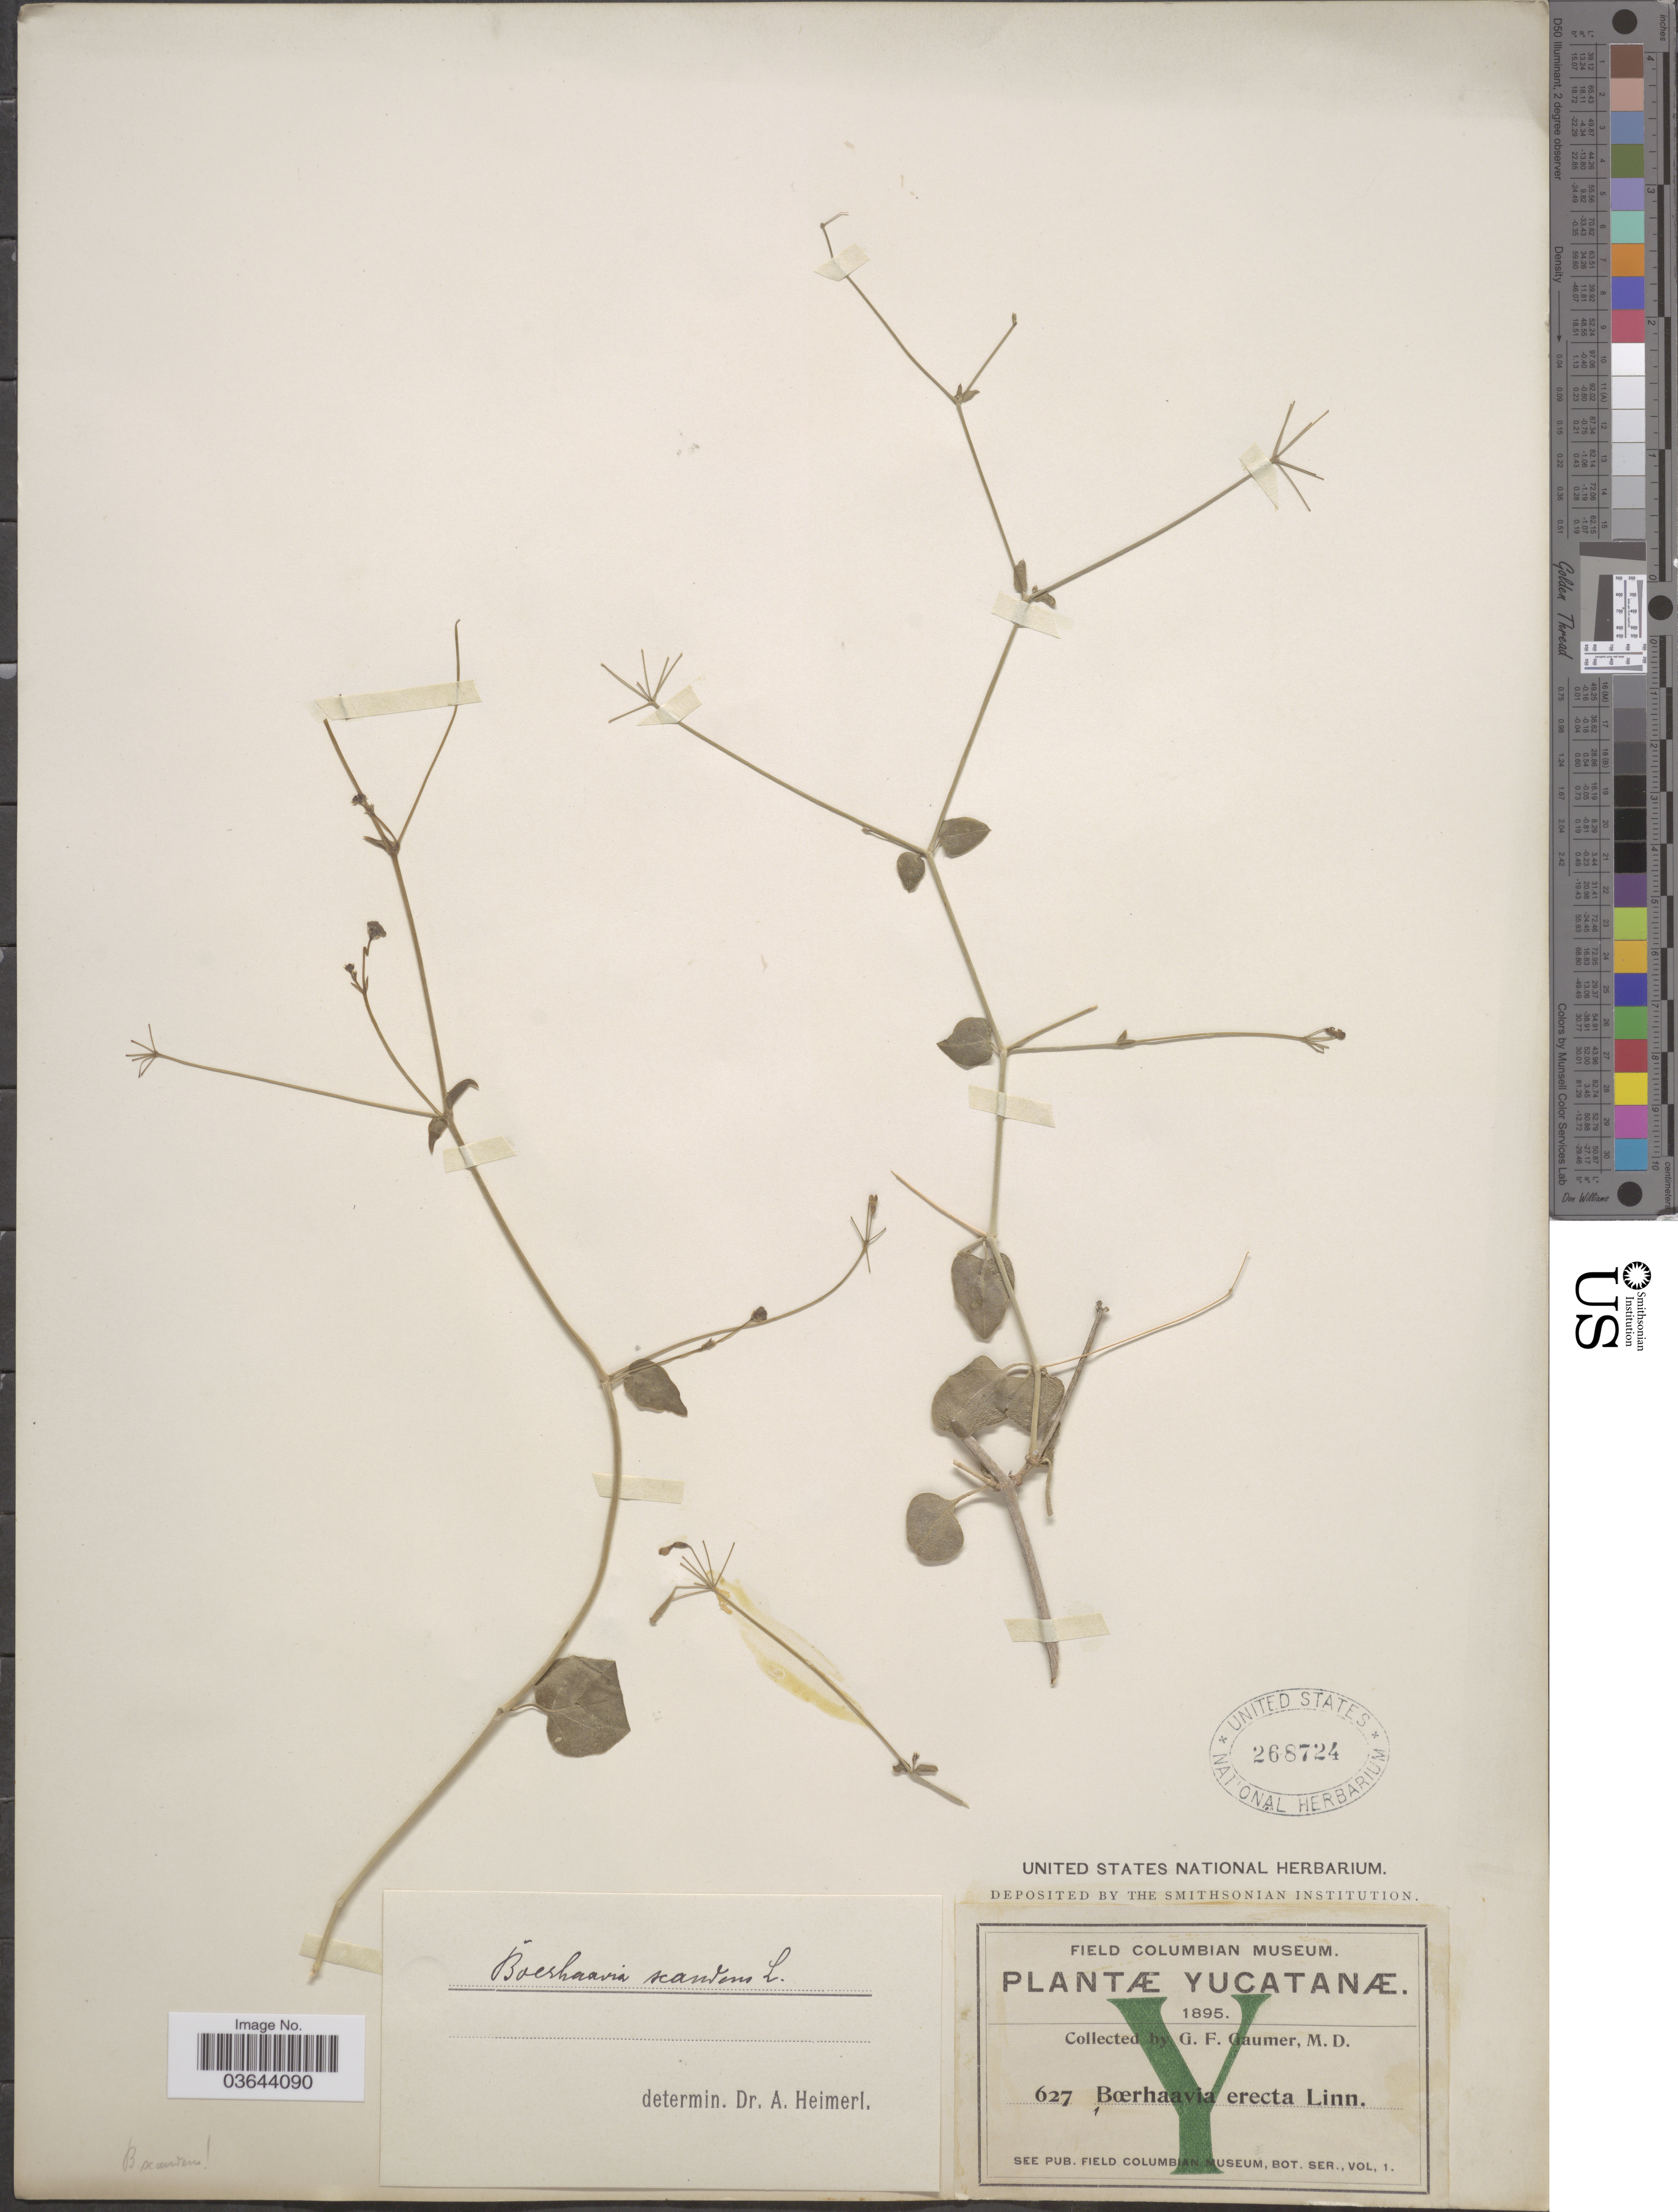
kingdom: Plantae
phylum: Tracheophyta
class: Magnoliopsida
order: Caryophyllales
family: Nyctaginaceae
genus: Commicarpus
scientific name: Commicarpus scandens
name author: (L.) Standl.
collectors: G. F. Gaumer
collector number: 627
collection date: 1895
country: Mexico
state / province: Yucatán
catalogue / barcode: US 268724